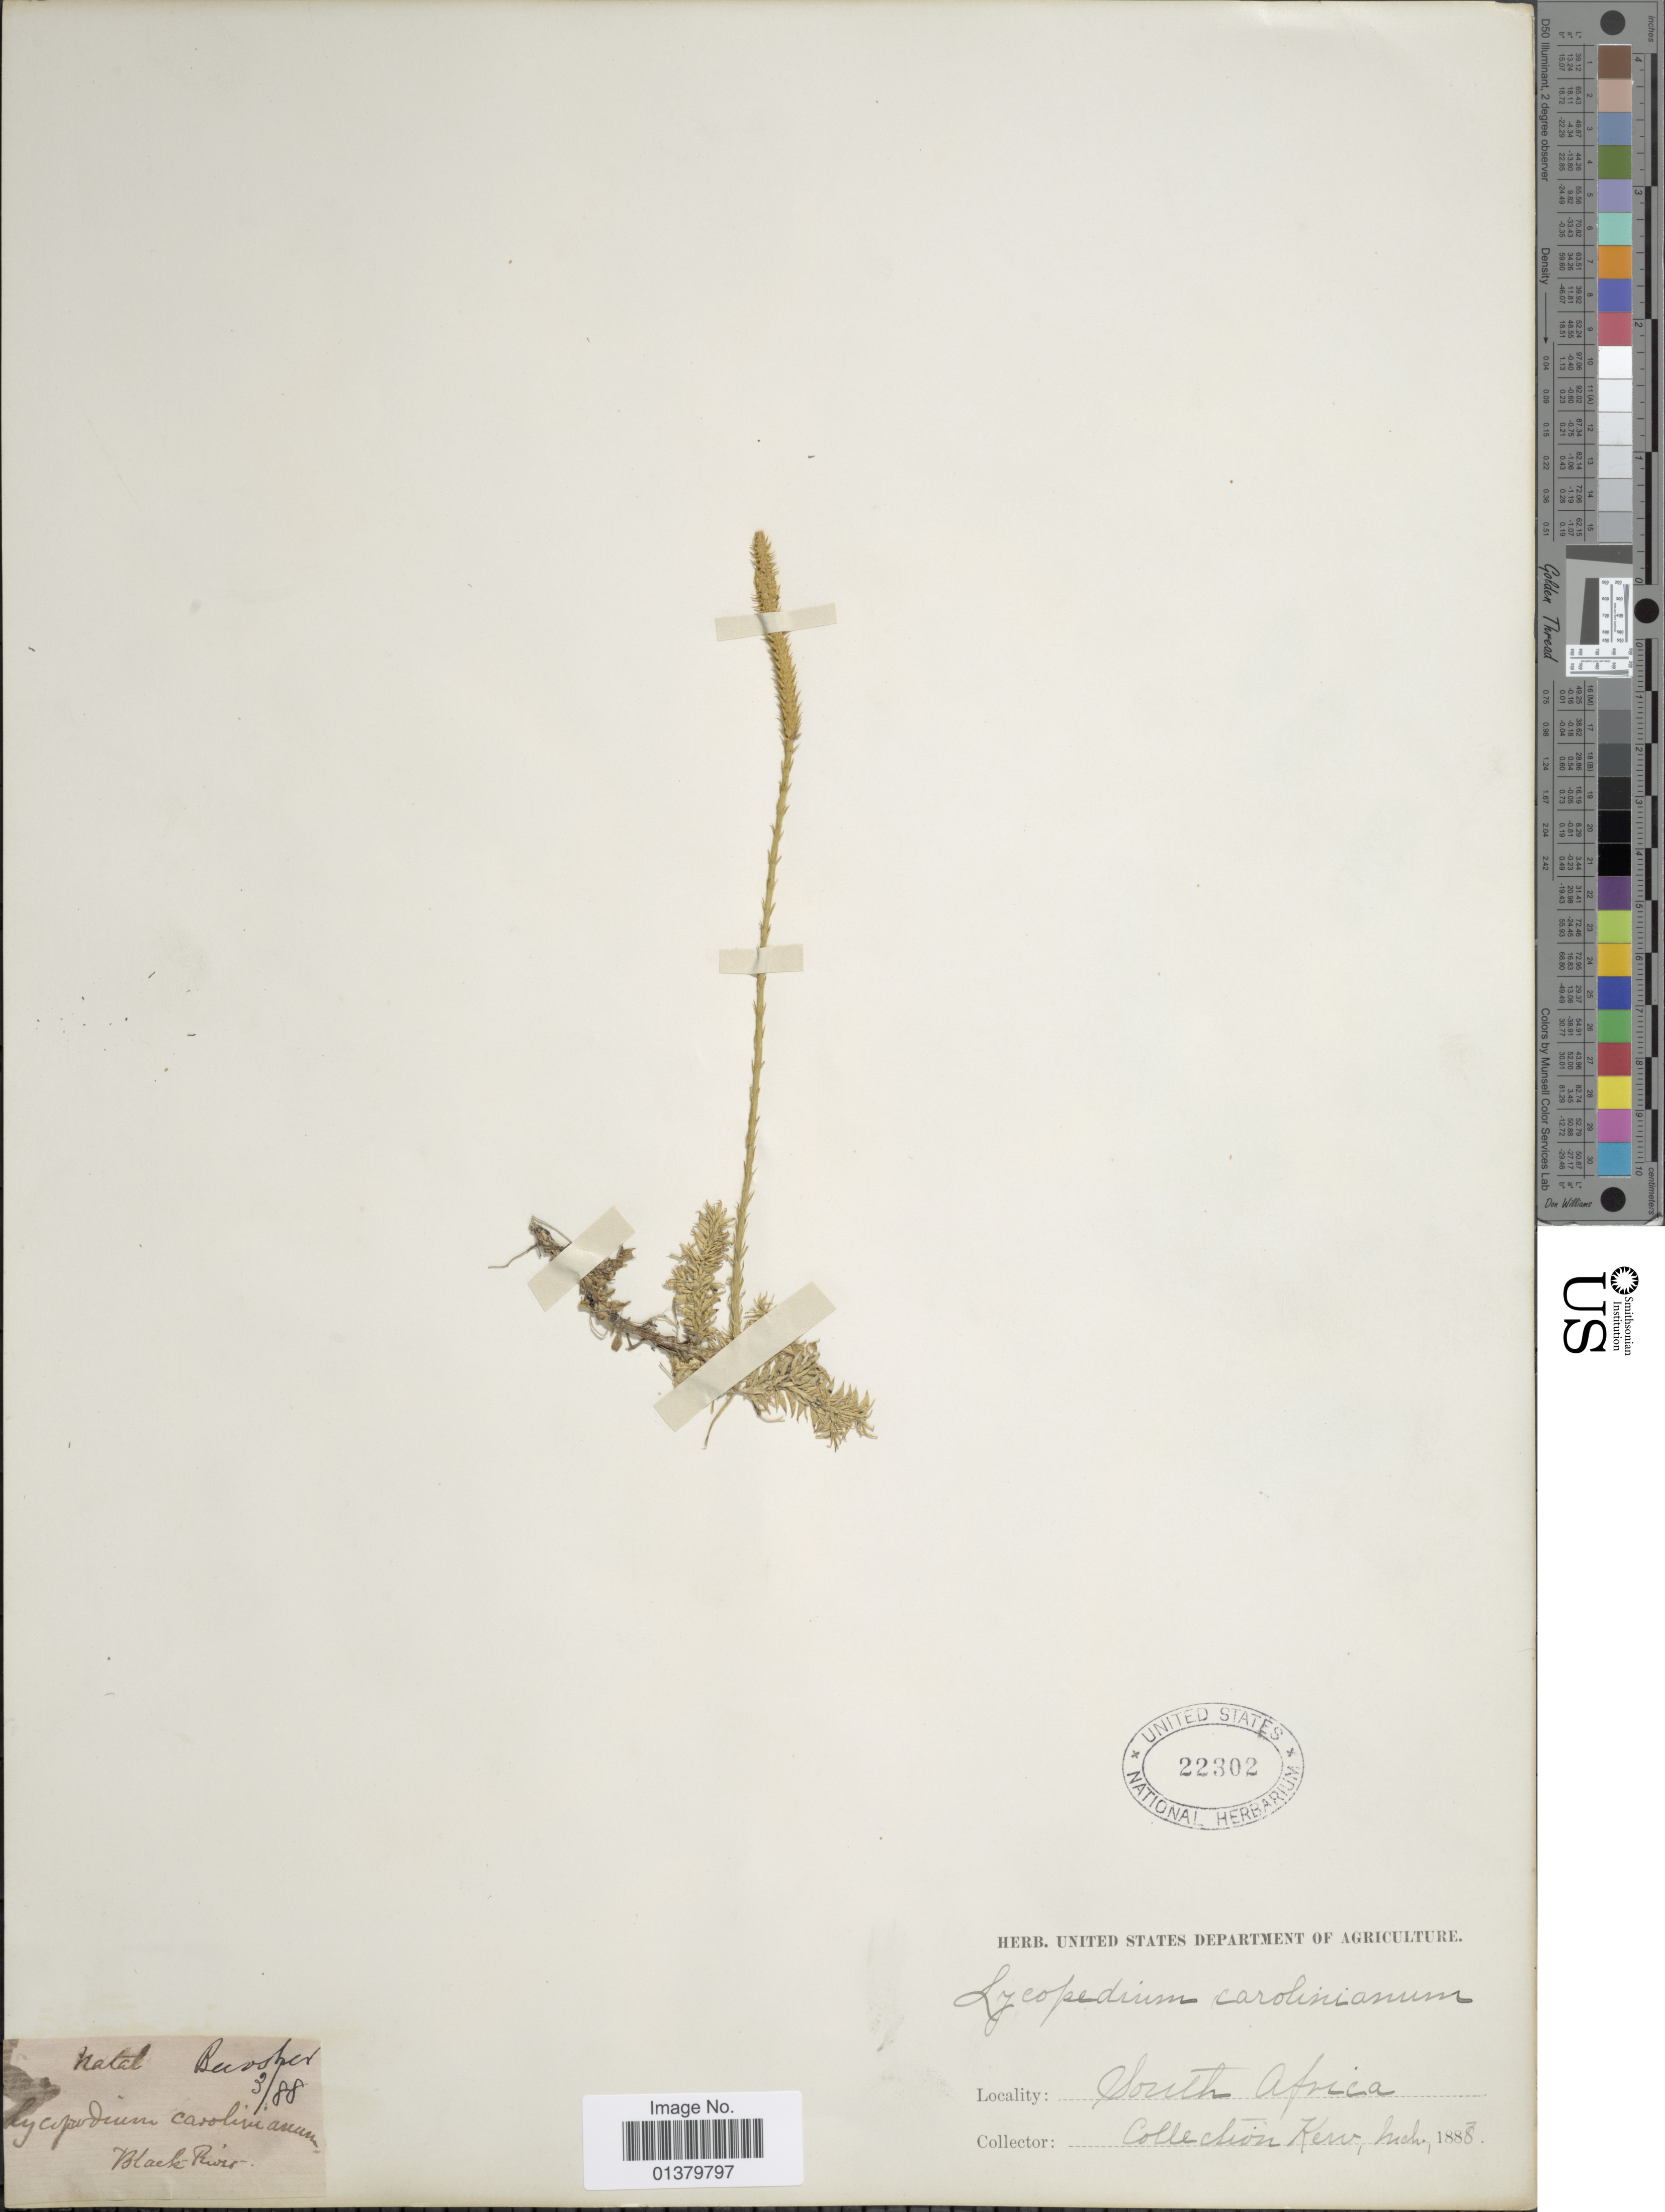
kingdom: Plantae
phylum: Tracheophyta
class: Lycopodiopsida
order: Lycopodiales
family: Lycopodiaceae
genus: Pseudolycopodiella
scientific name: Pseudolycopodiella caroliniana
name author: (L.) Holub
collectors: C. Bewsher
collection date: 1888-03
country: South Africa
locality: Black River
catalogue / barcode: US 22302